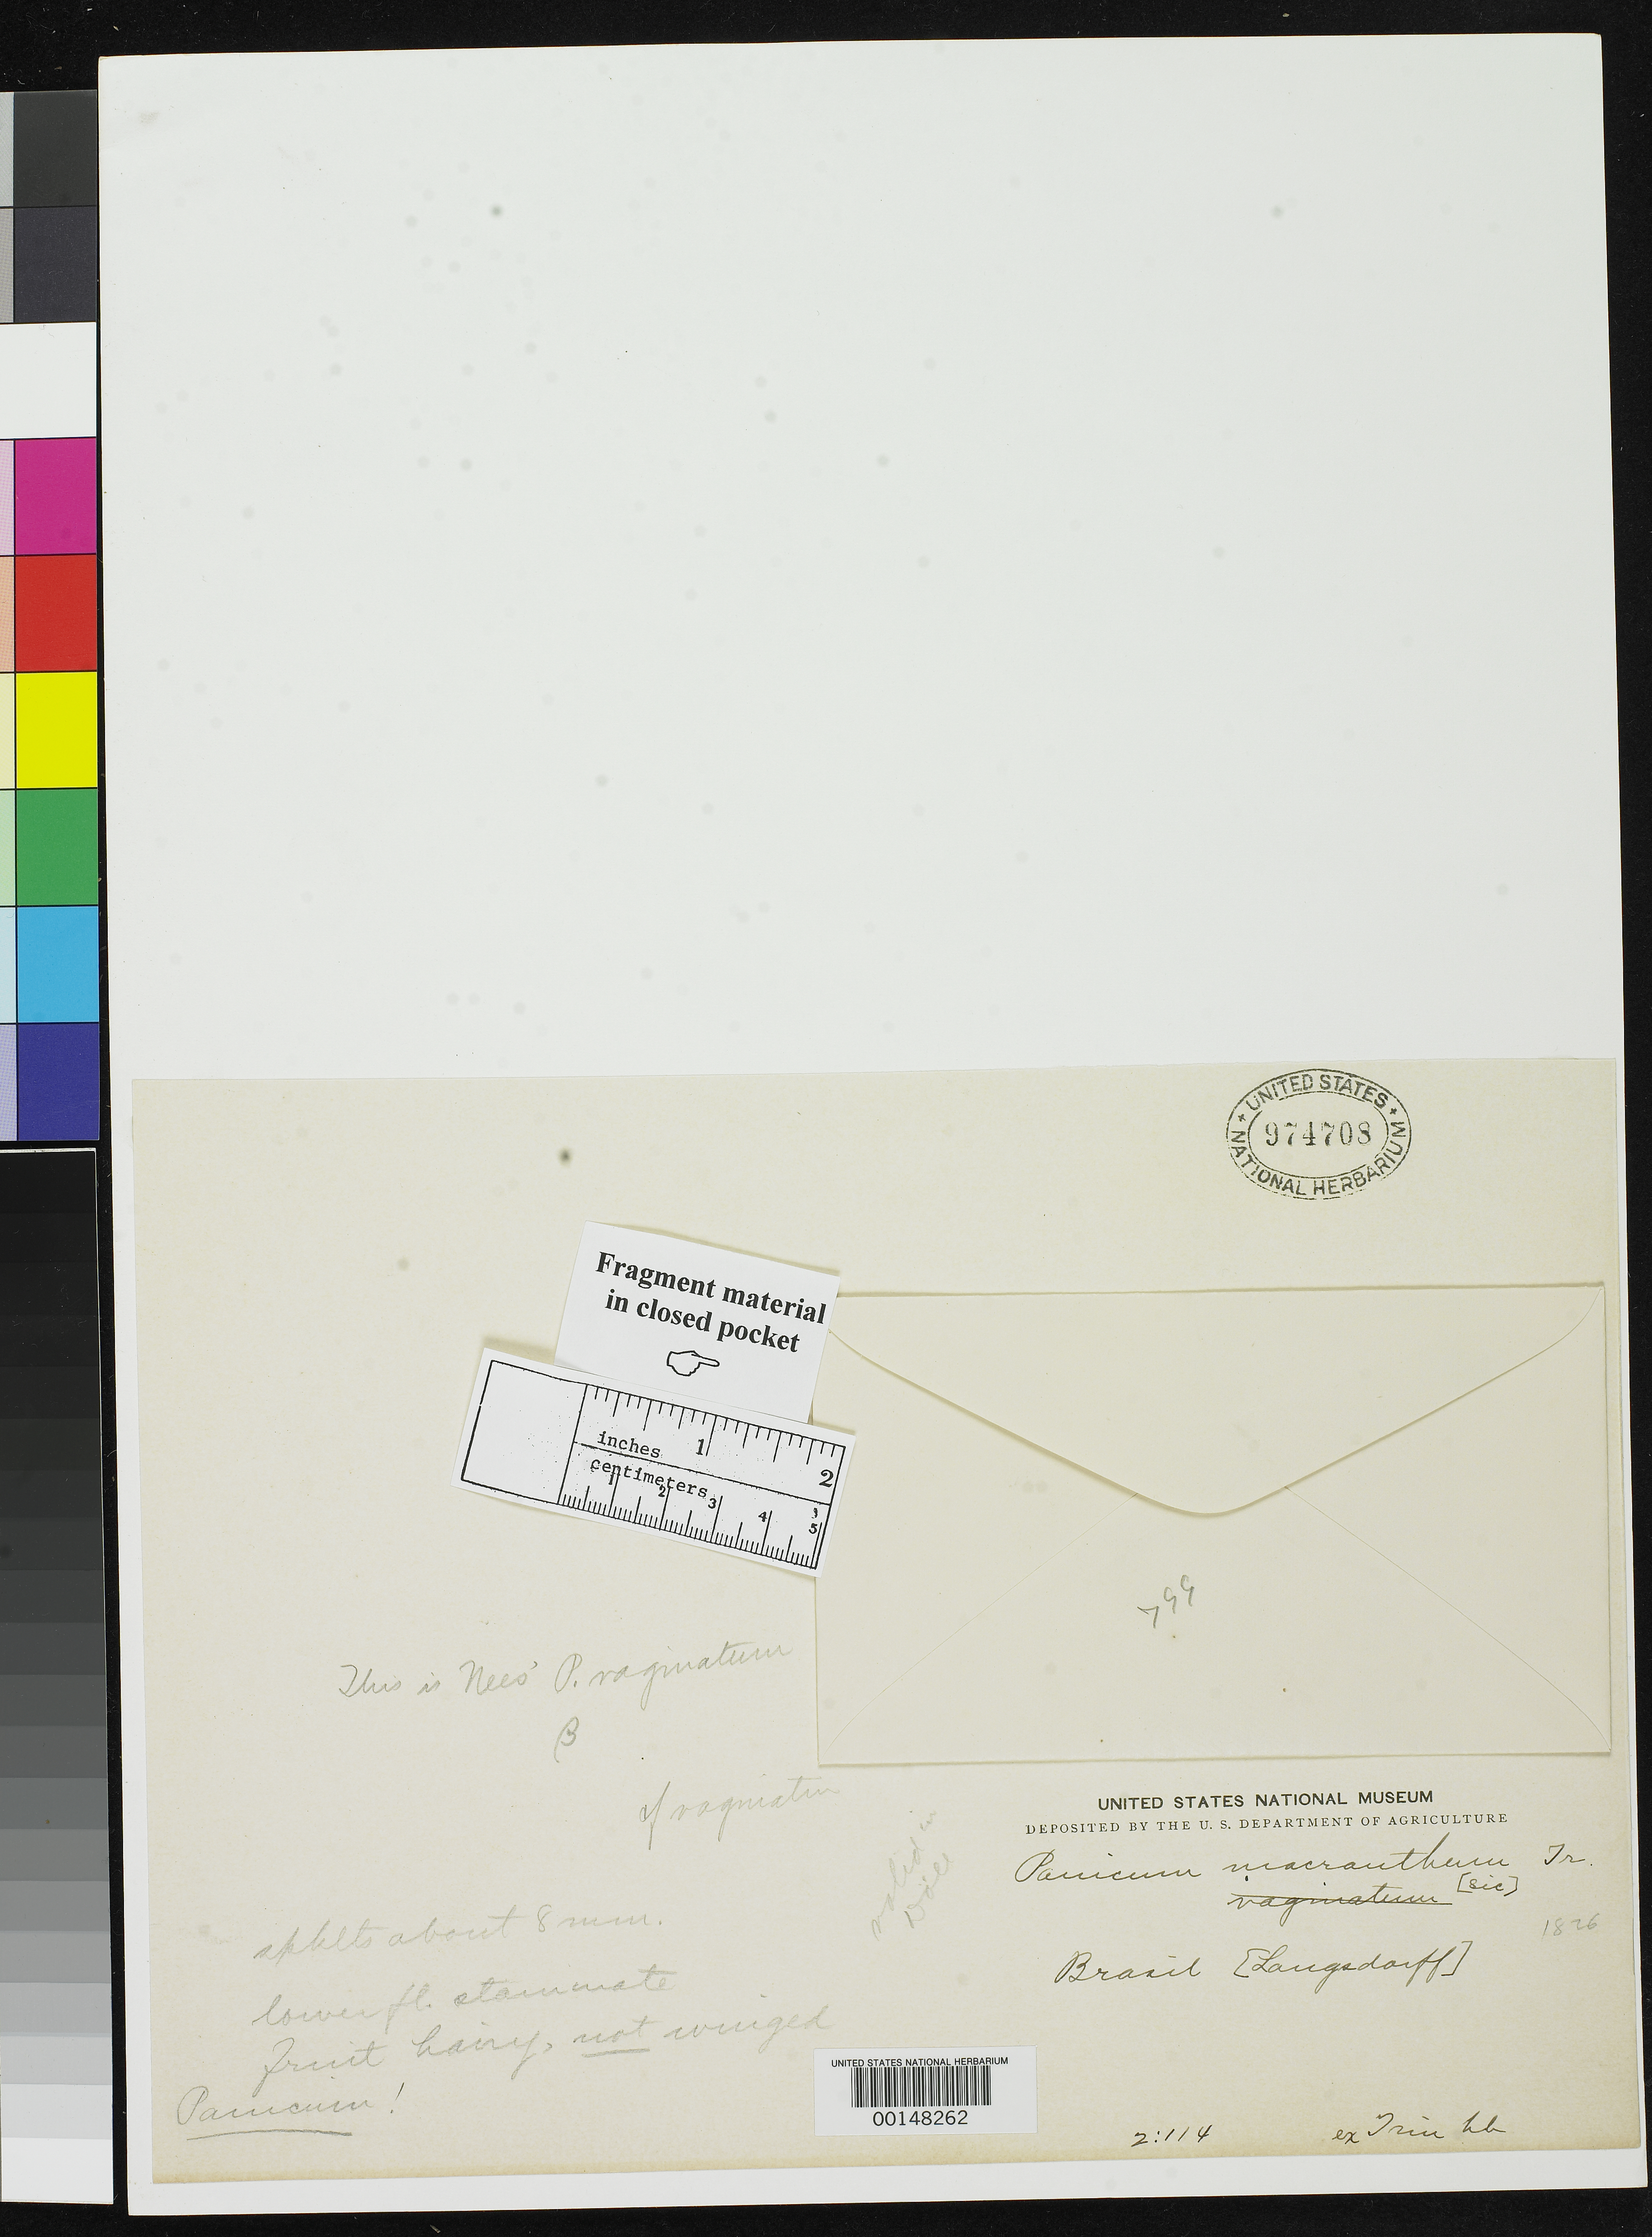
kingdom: Plantae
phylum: Tracheophyta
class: Liliopsida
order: Poales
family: Poaceae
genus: Panicum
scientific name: Panicum macranthum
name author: Trin.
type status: Type Fragment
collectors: G. H. von Langsdorff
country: Brazil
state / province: Minas Gerais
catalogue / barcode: US 974708